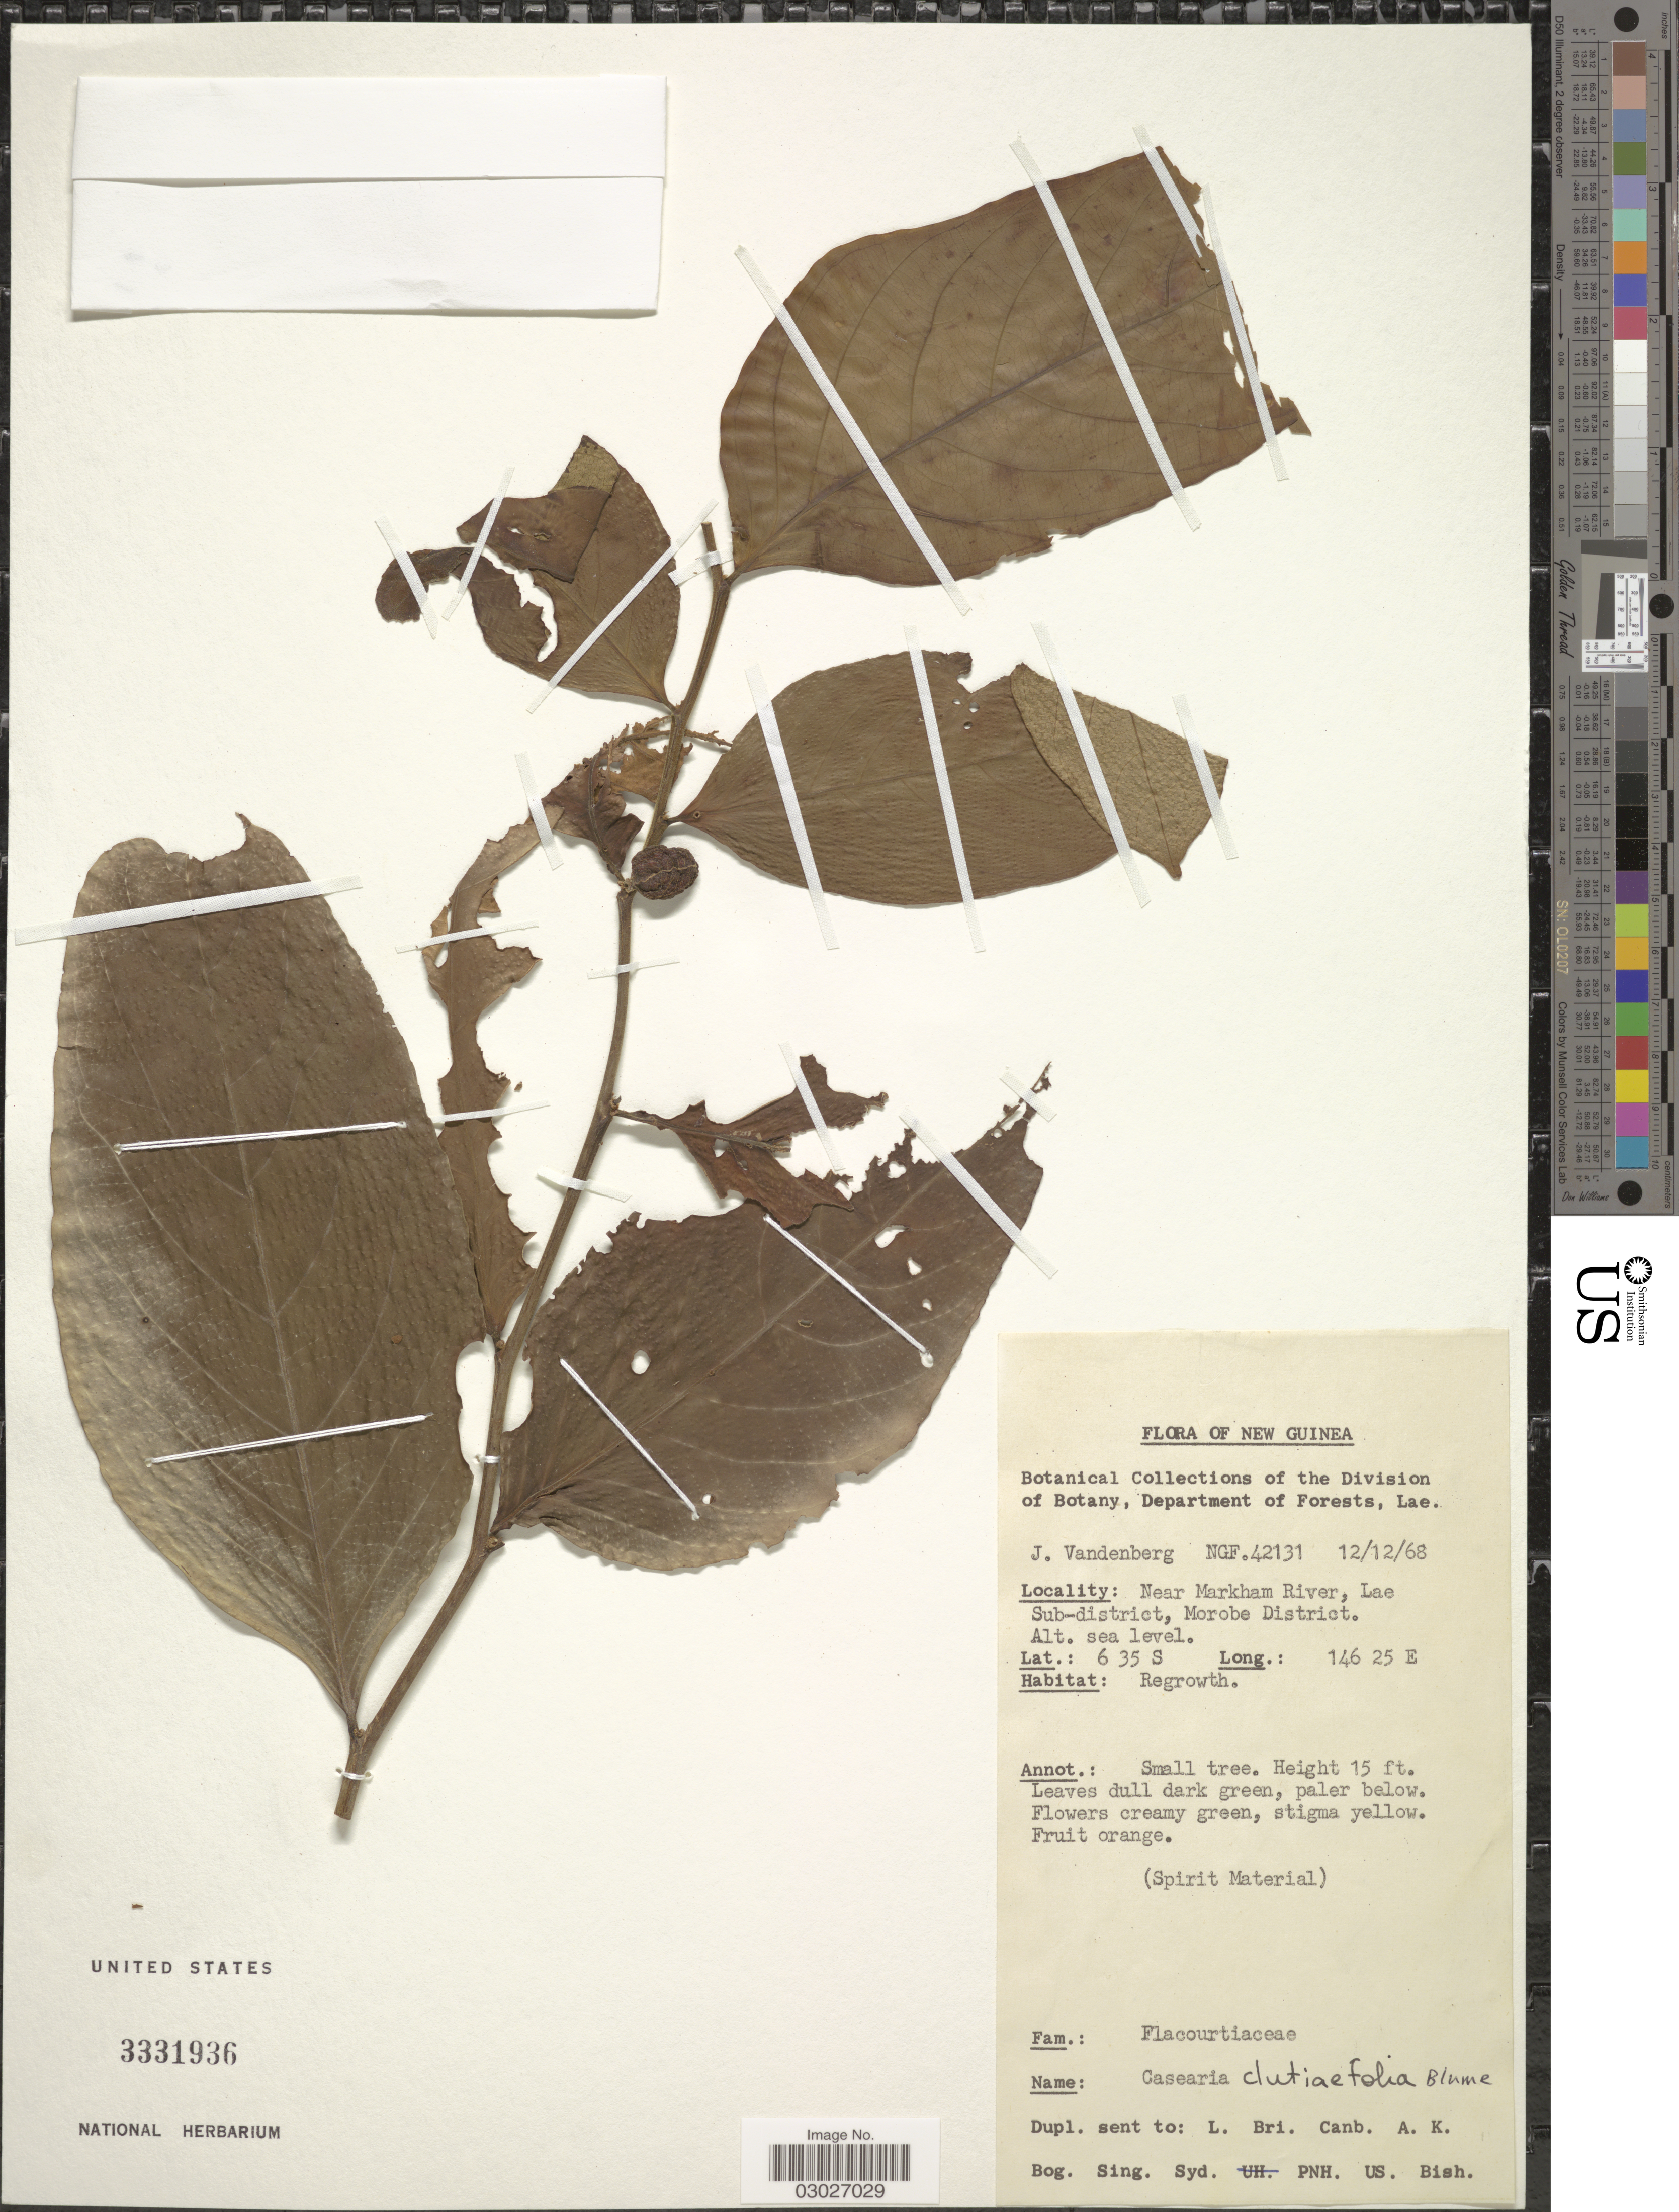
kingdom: Plantae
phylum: Tracheophyta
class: Magnoliopsida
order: Malpighiales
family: Salicaceae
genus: Casearia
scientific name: Casearia clutiifolia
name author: Blume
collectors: J. Vandenberg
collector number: NGF42131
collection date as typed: Transcribed d/m/y: 12/12/68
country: Papua New Guinea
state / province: Morobe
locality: Near Markham River, Lae Sub-district, Morobe District. New Guinea.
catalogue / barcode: US 3331936